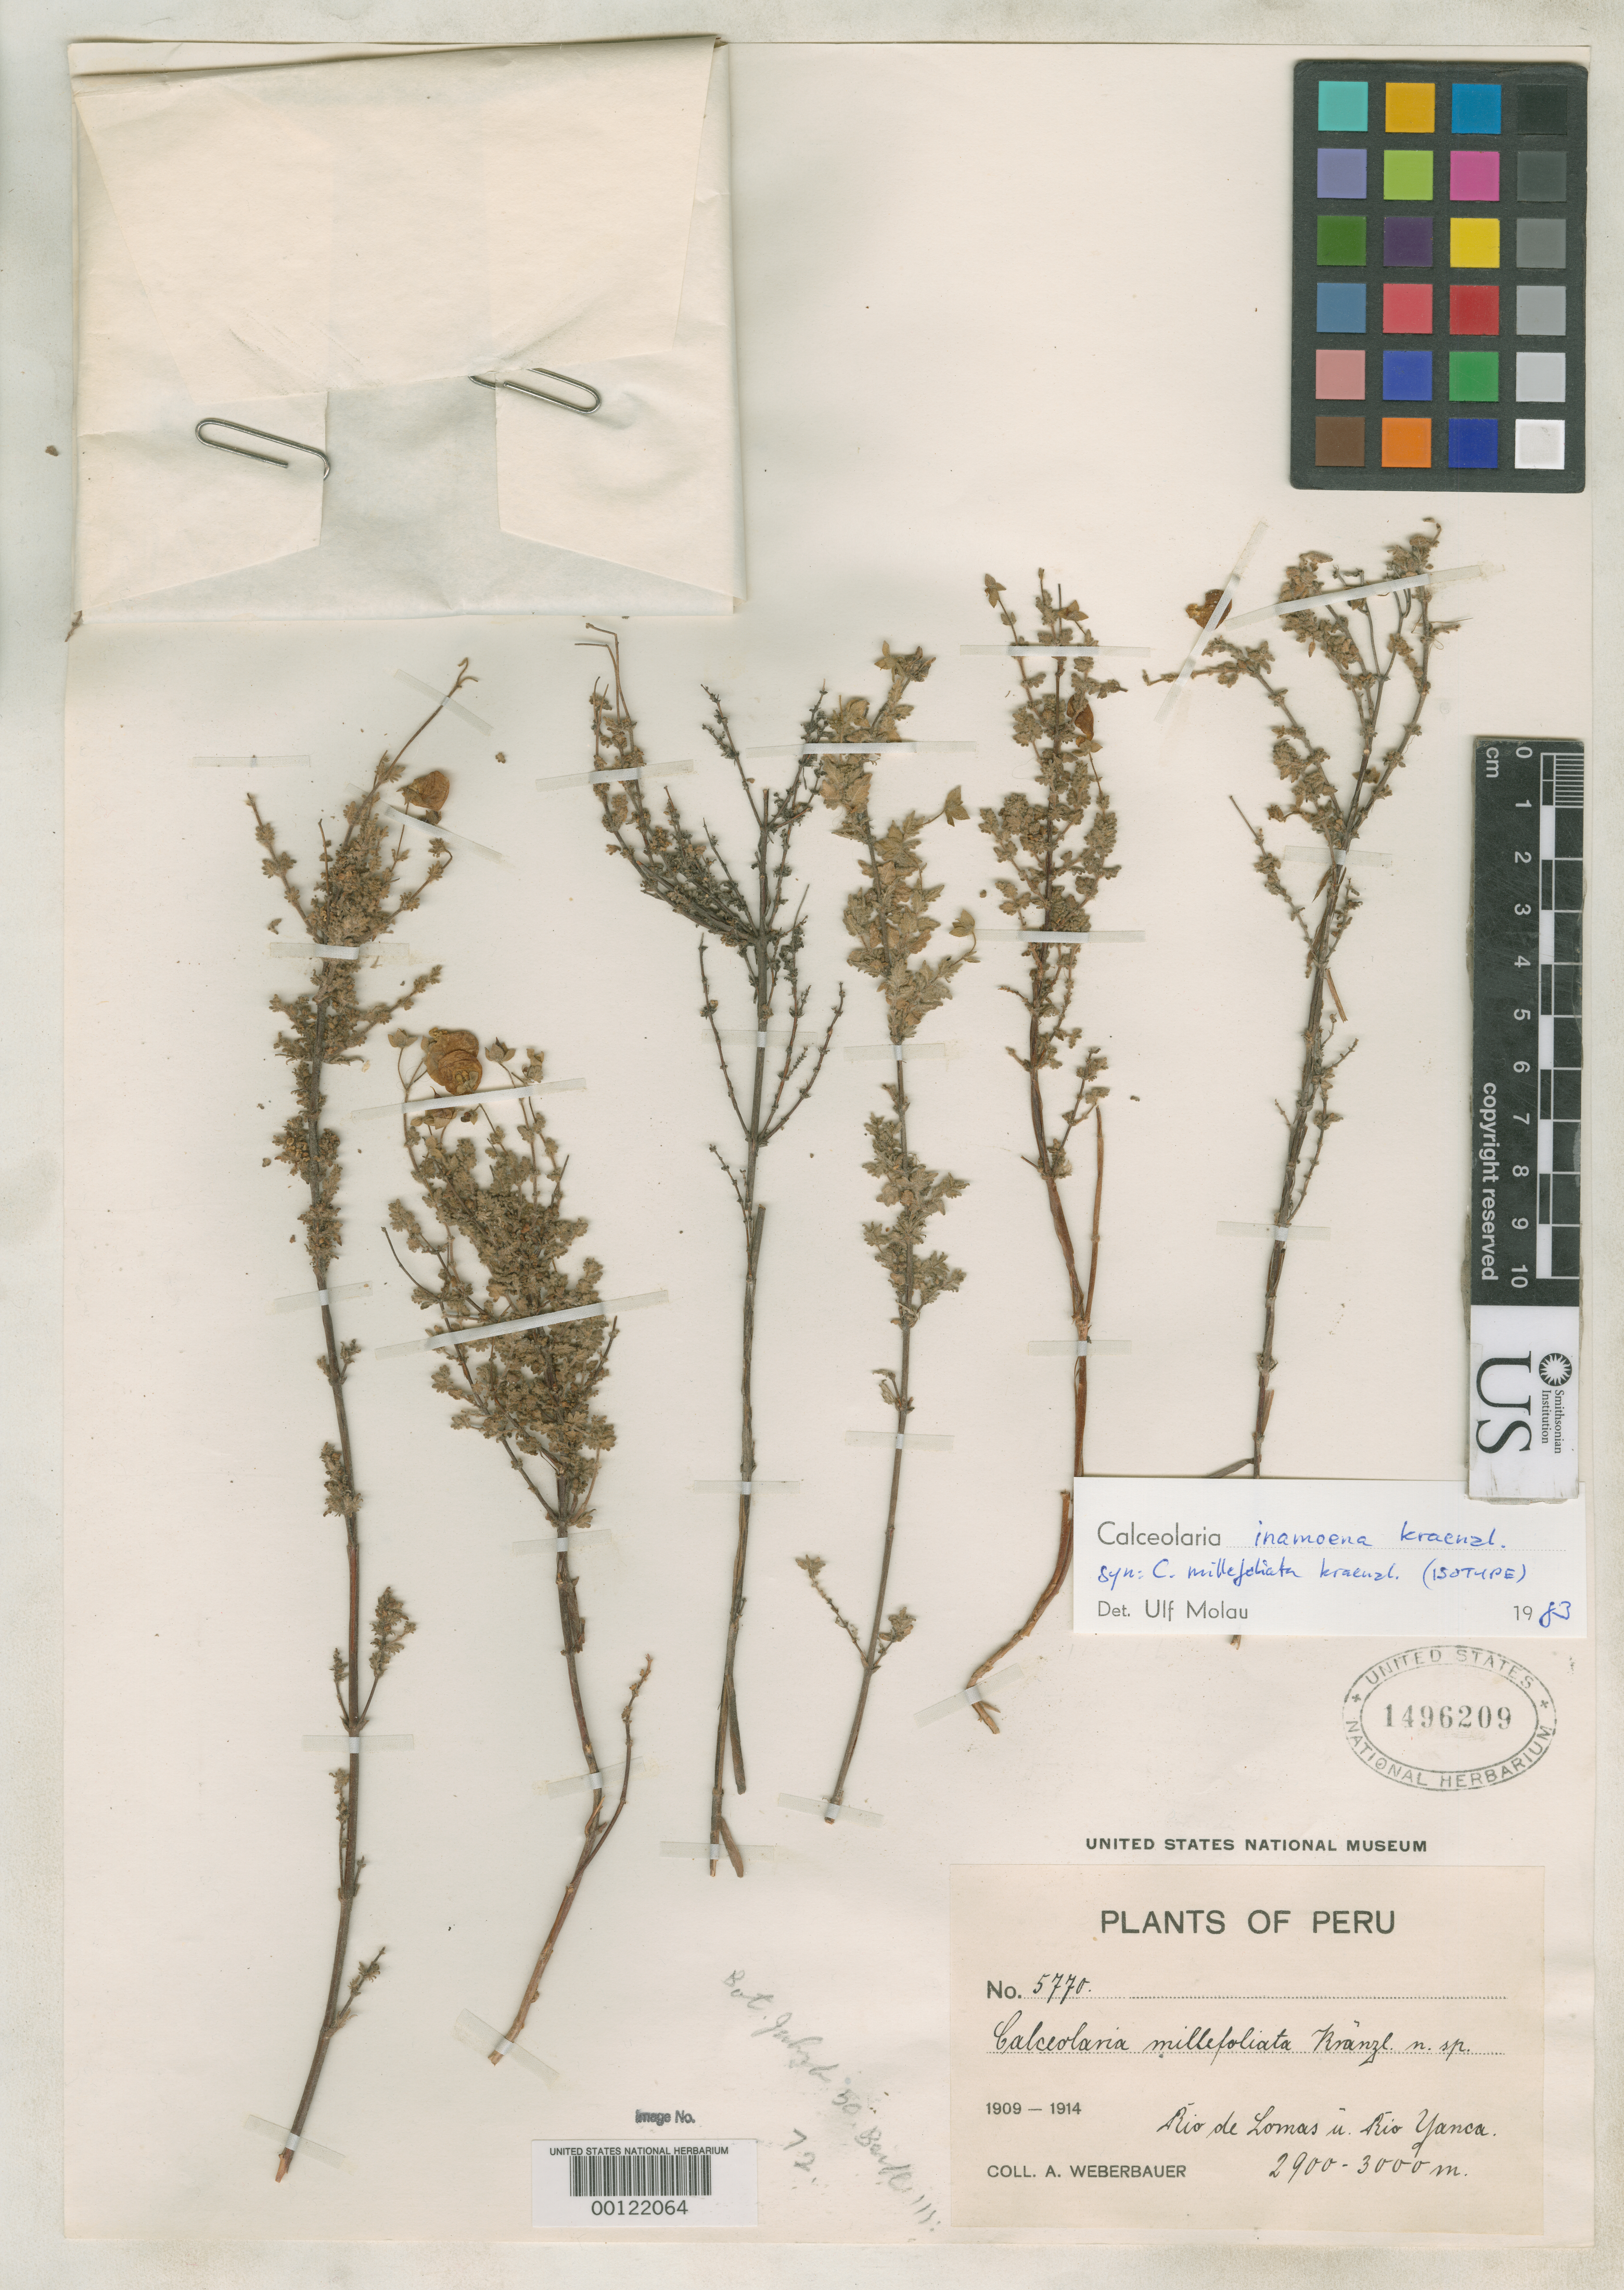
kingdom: Plantae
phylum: Tracheophyta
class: Magnoliopsida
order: Lamiales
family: Calceolariaceae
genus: Calceolaria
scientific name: Calceolaria millefoliata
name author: Kraenzl.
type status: Isotype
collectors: A. Weberbauer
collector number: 2 Ser. 5770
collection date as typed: May 1911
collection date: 1911-05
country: Peru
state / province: Ayacucho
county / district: Parinacochas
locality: Río de Lomas and Río Yanca, Parinacochas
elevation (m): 2900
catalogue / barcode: US 1496209